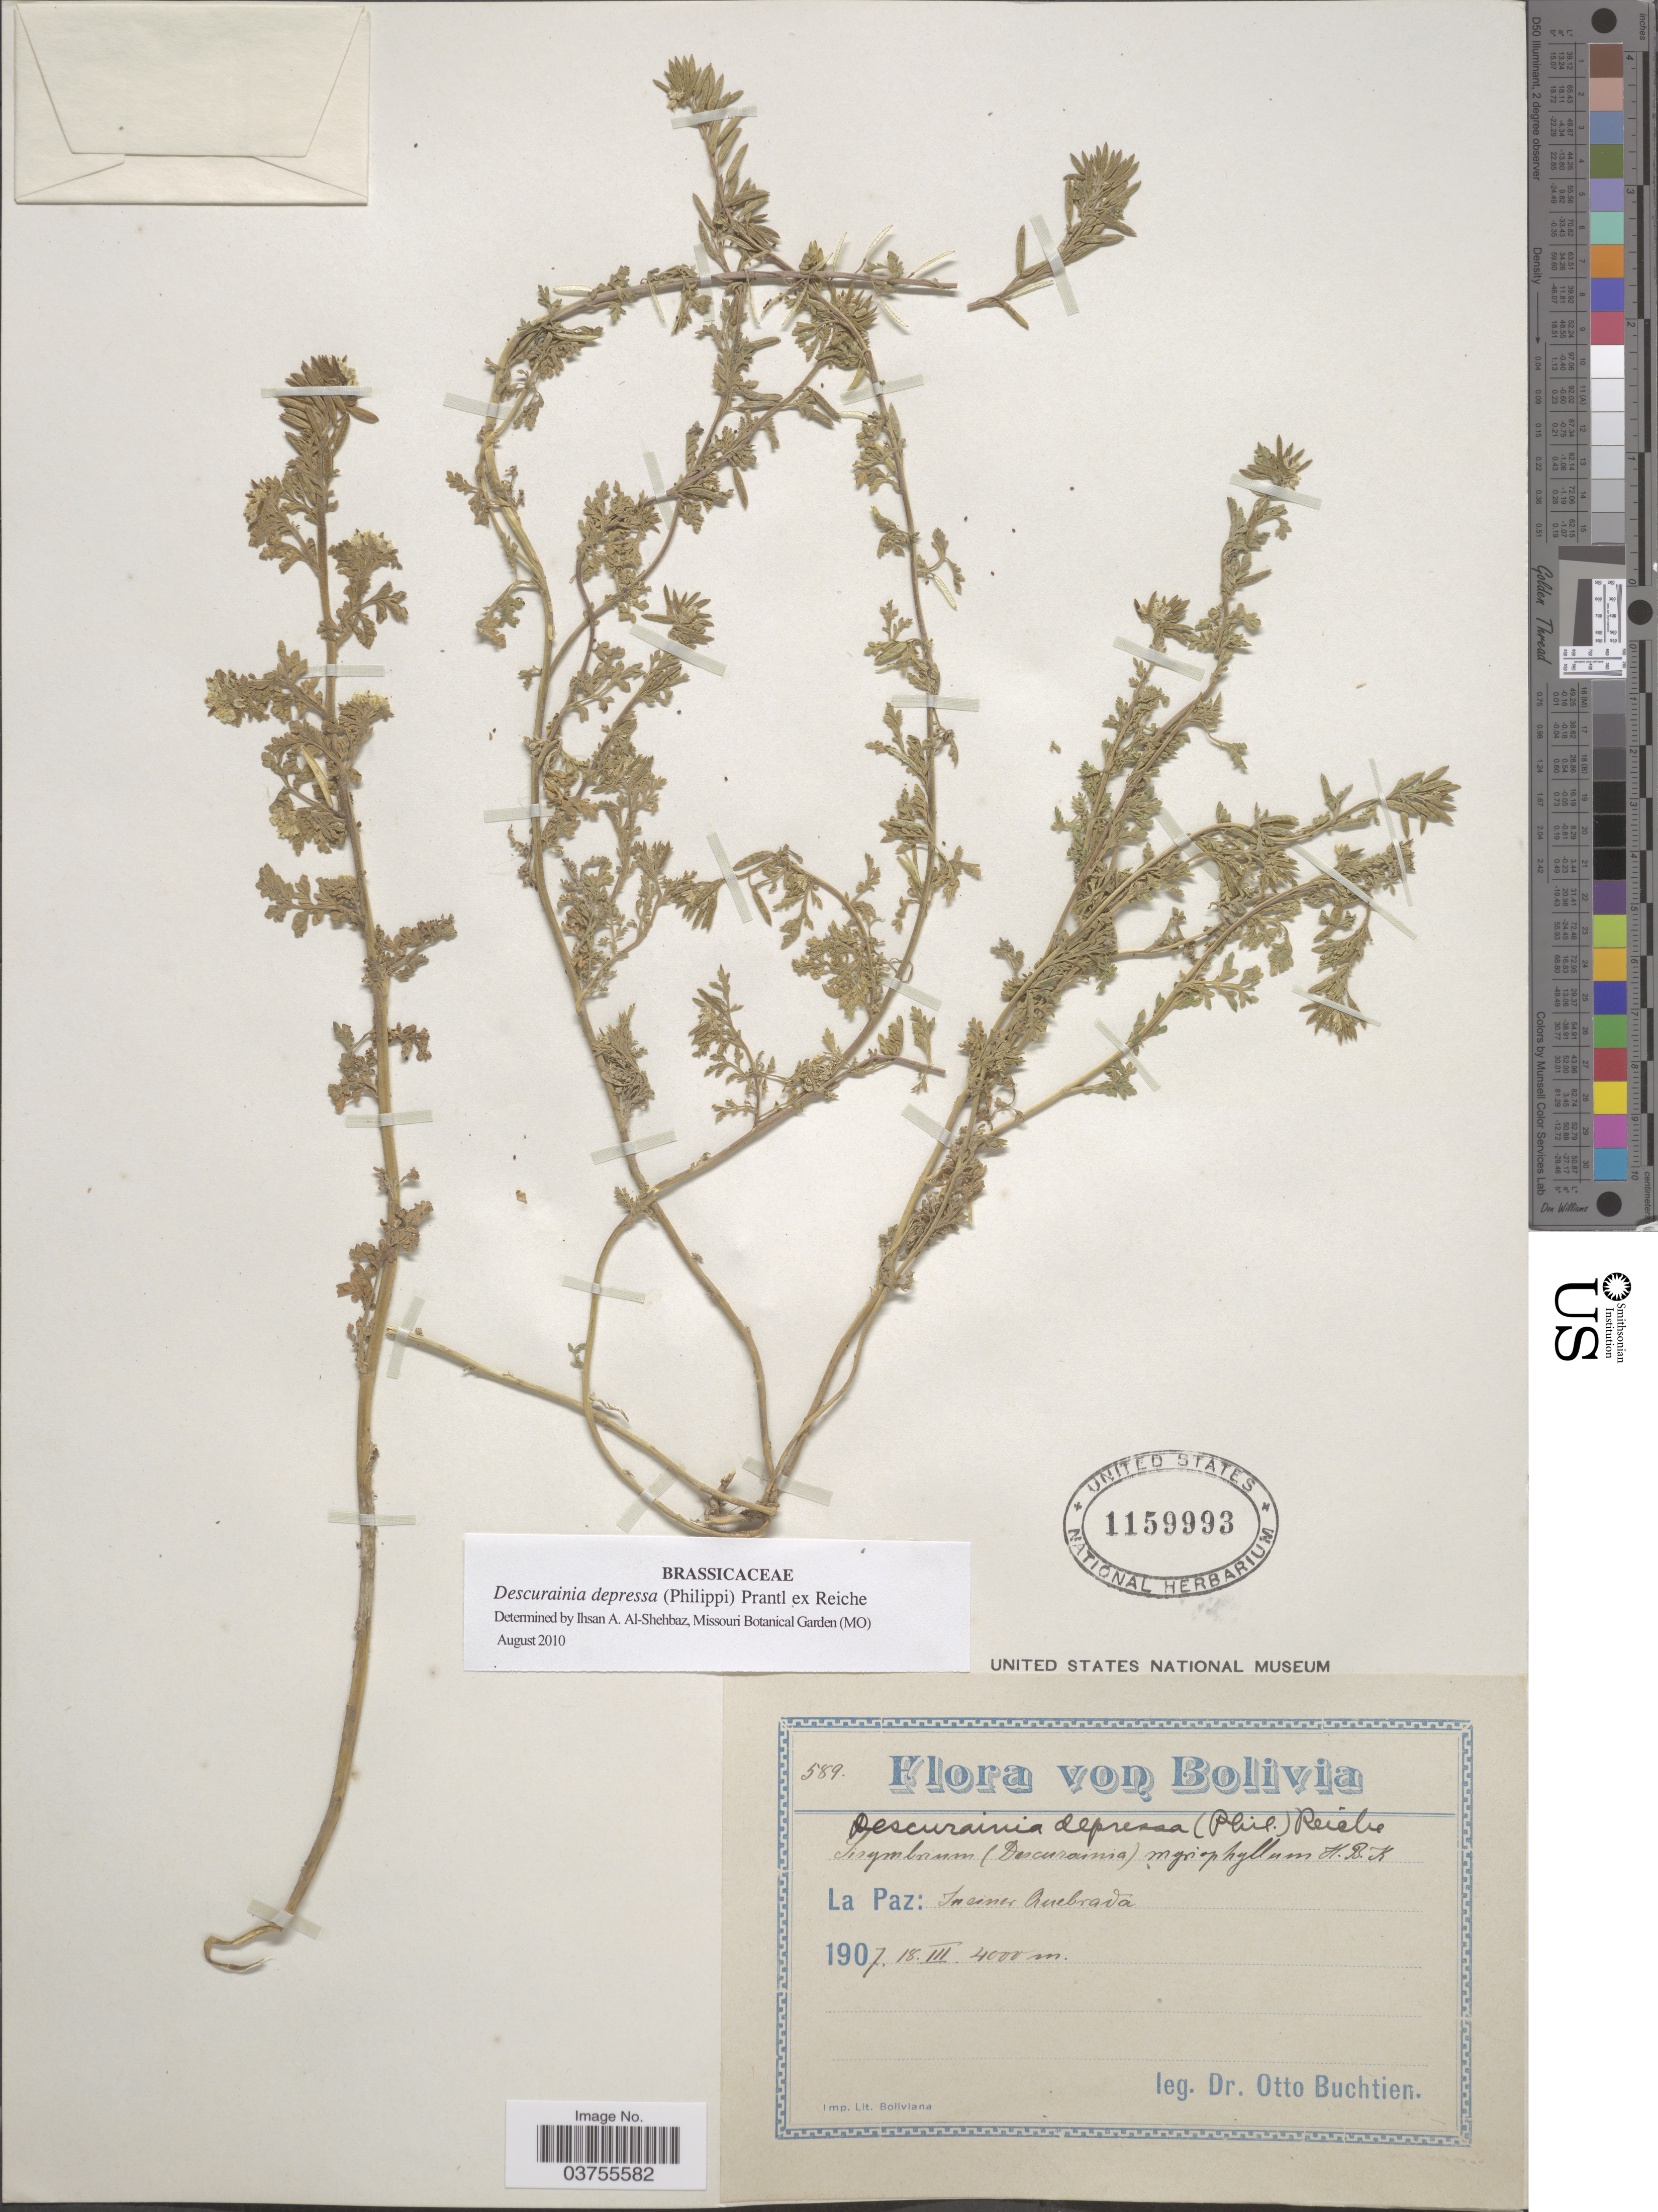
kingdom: Plantae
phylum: Tracheophyta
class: Magnoliopsida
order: Brassicales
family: Brassicaceae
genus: Descurainia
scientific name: Descurainia depressa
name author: (Phil. & C.A. Mey.) Prantl ex Reiche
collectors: O. Buchtien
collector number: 589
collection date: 1907-03-18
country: Bolivia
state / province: La Paz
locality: In ciner Quebrada.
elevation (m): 4000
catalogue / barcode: US 1159993